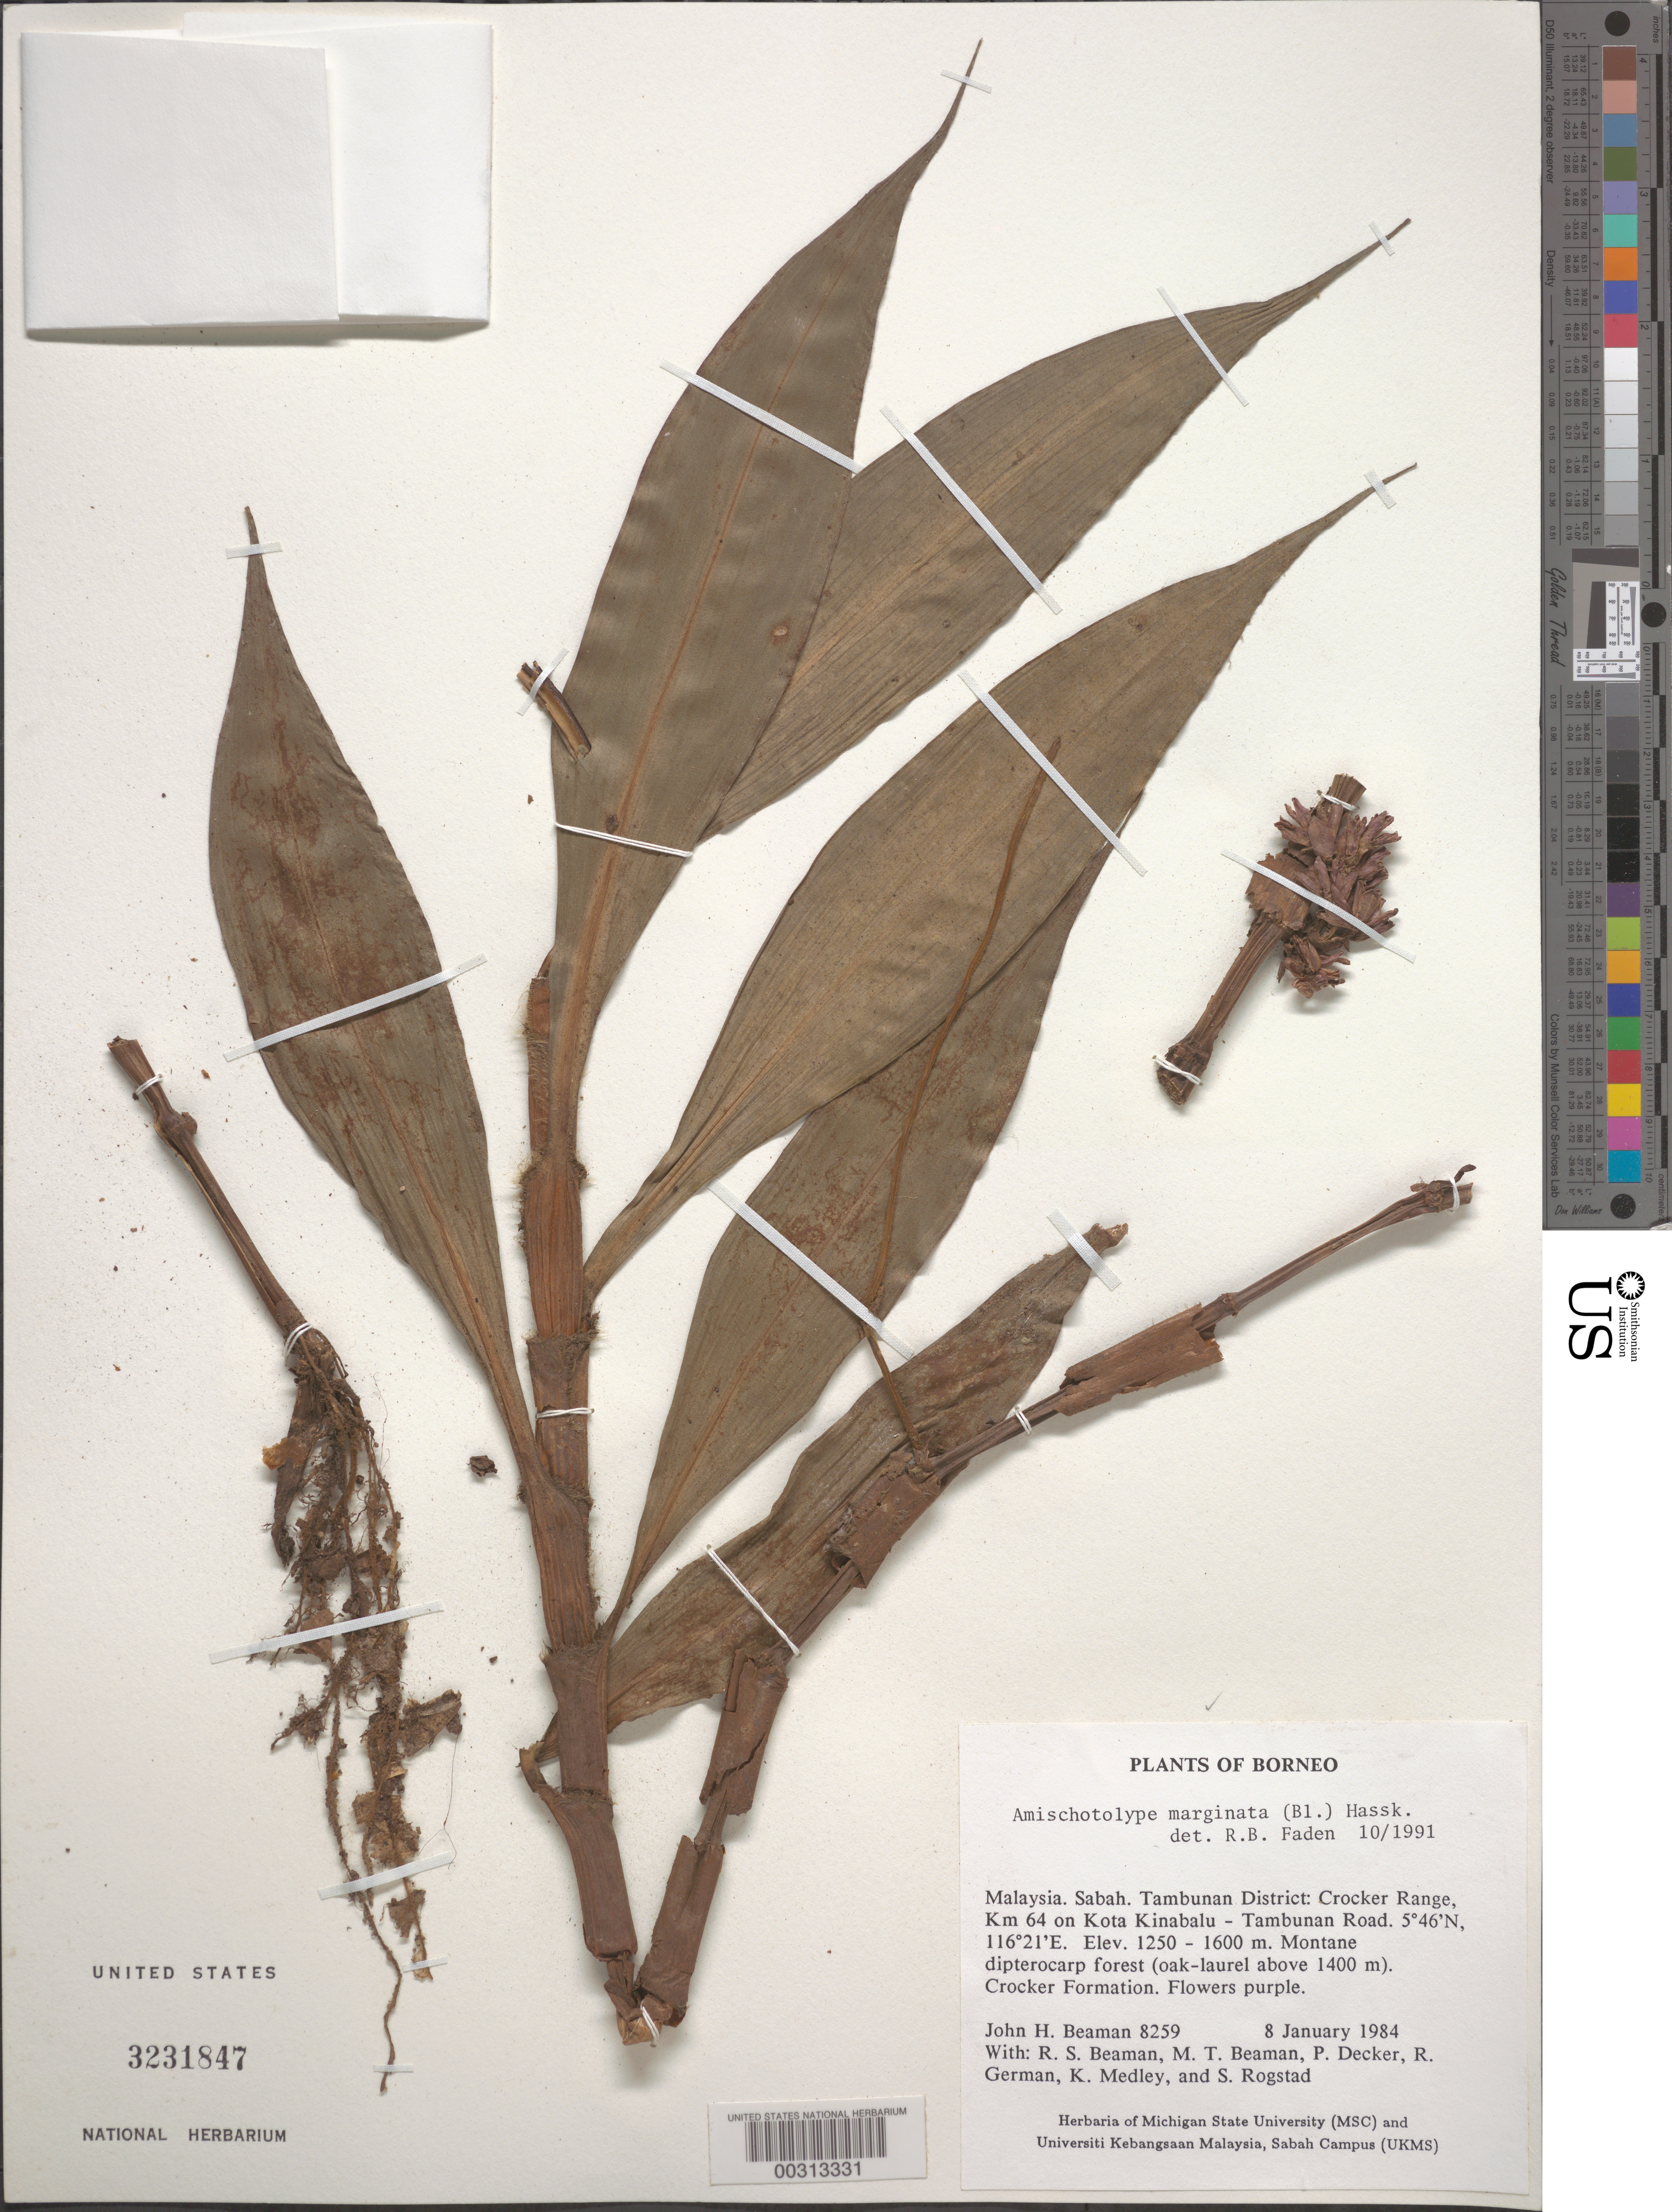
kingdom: Plantae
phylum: Tracheophyta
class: Liliopsida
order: Commelinales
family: Commelinaceae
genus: Amischotolype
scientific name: Amischotolype marginata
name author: (Blume) Hassk.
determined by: Faden, Robert B., (US), Smithsonian Institution - National Museum of Natural History (UNITED STATES)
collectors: J. H. Beaman, R. S. Beaman, P. Decker, K. Medley, K. German & S. Rogstad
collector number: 8259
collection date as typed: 08 Jan 1984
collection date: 1984-01-08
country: Malaysia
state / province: Sabah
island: Borneo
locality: Tambunan district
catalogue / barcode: US 3231847